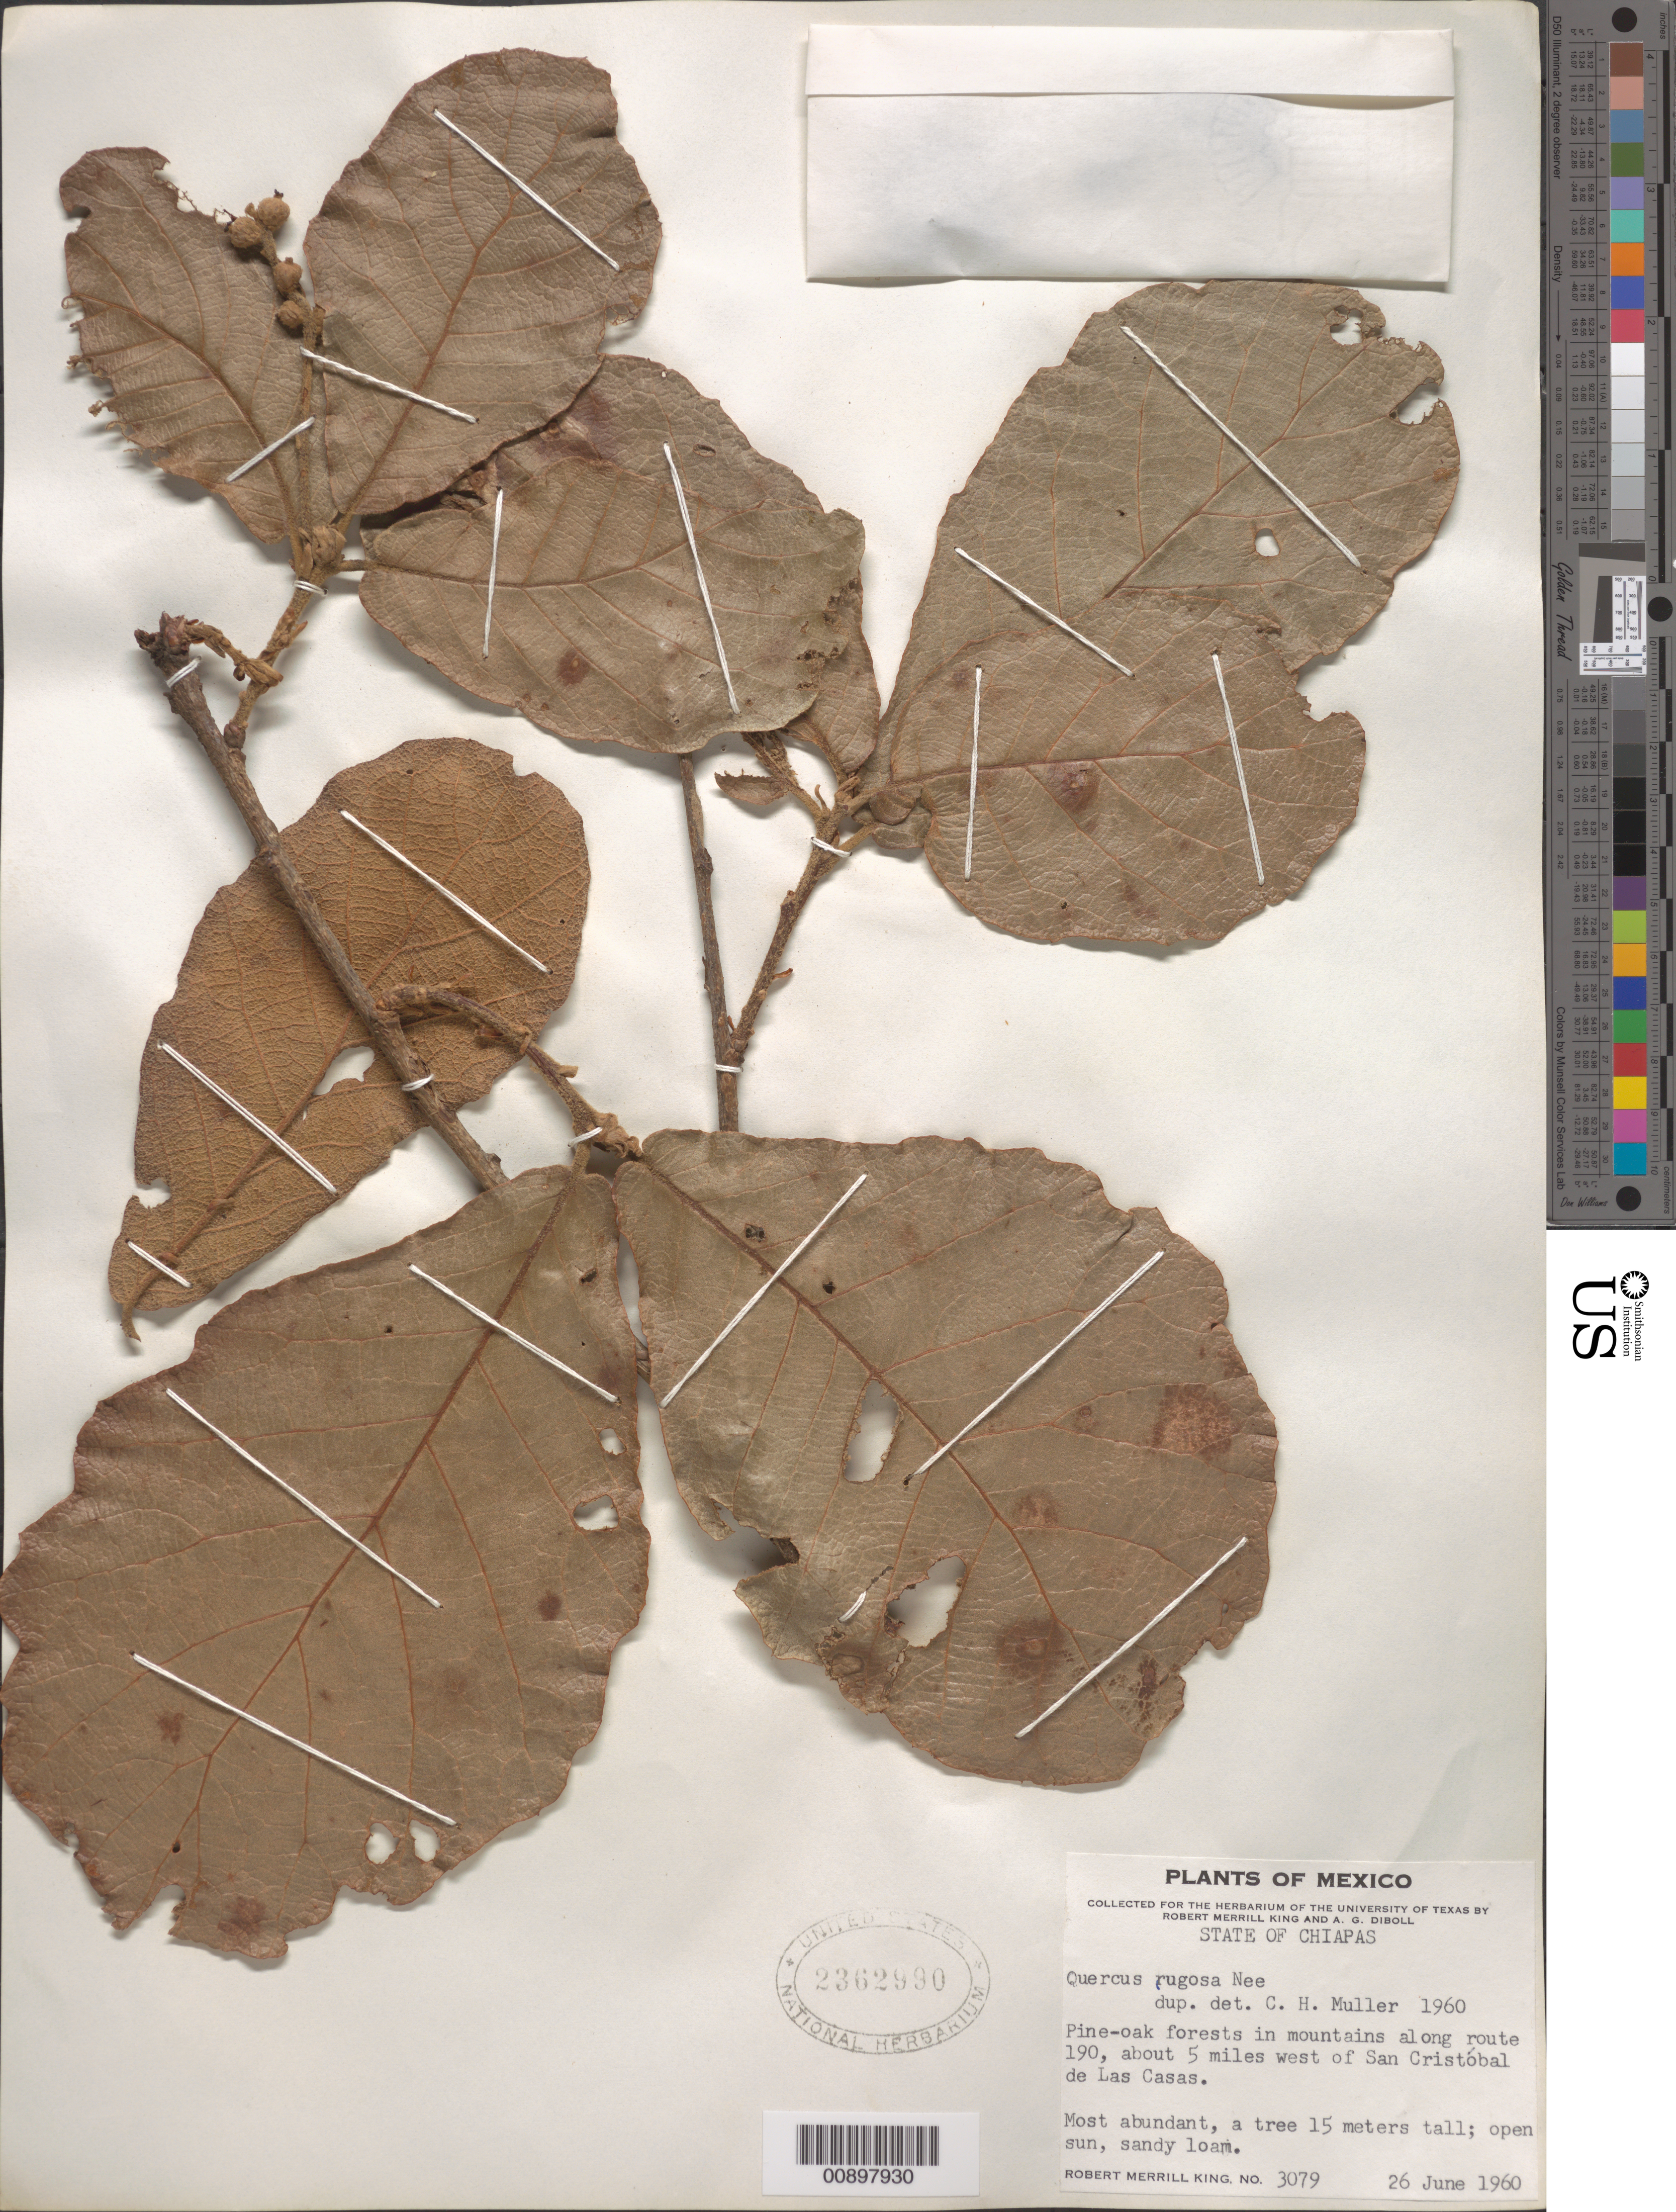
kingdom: Plantae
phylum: Tracheophyta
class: Magnoliopsida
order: Fagales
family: Fagaceae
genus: Quercus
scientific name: Quercus rugosa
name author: Née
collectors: R. M. King & A. Diboll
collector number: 3079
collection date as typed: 26 Jun 1960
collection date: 1960-06-26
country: Mexico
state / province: Chiapas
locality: Mountains along route 190, about 5 miles west of San Cristóbal de las Casas.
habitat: Pine-oak forests in mountains. Open sun, sandy loam.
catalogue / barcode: US 2362990